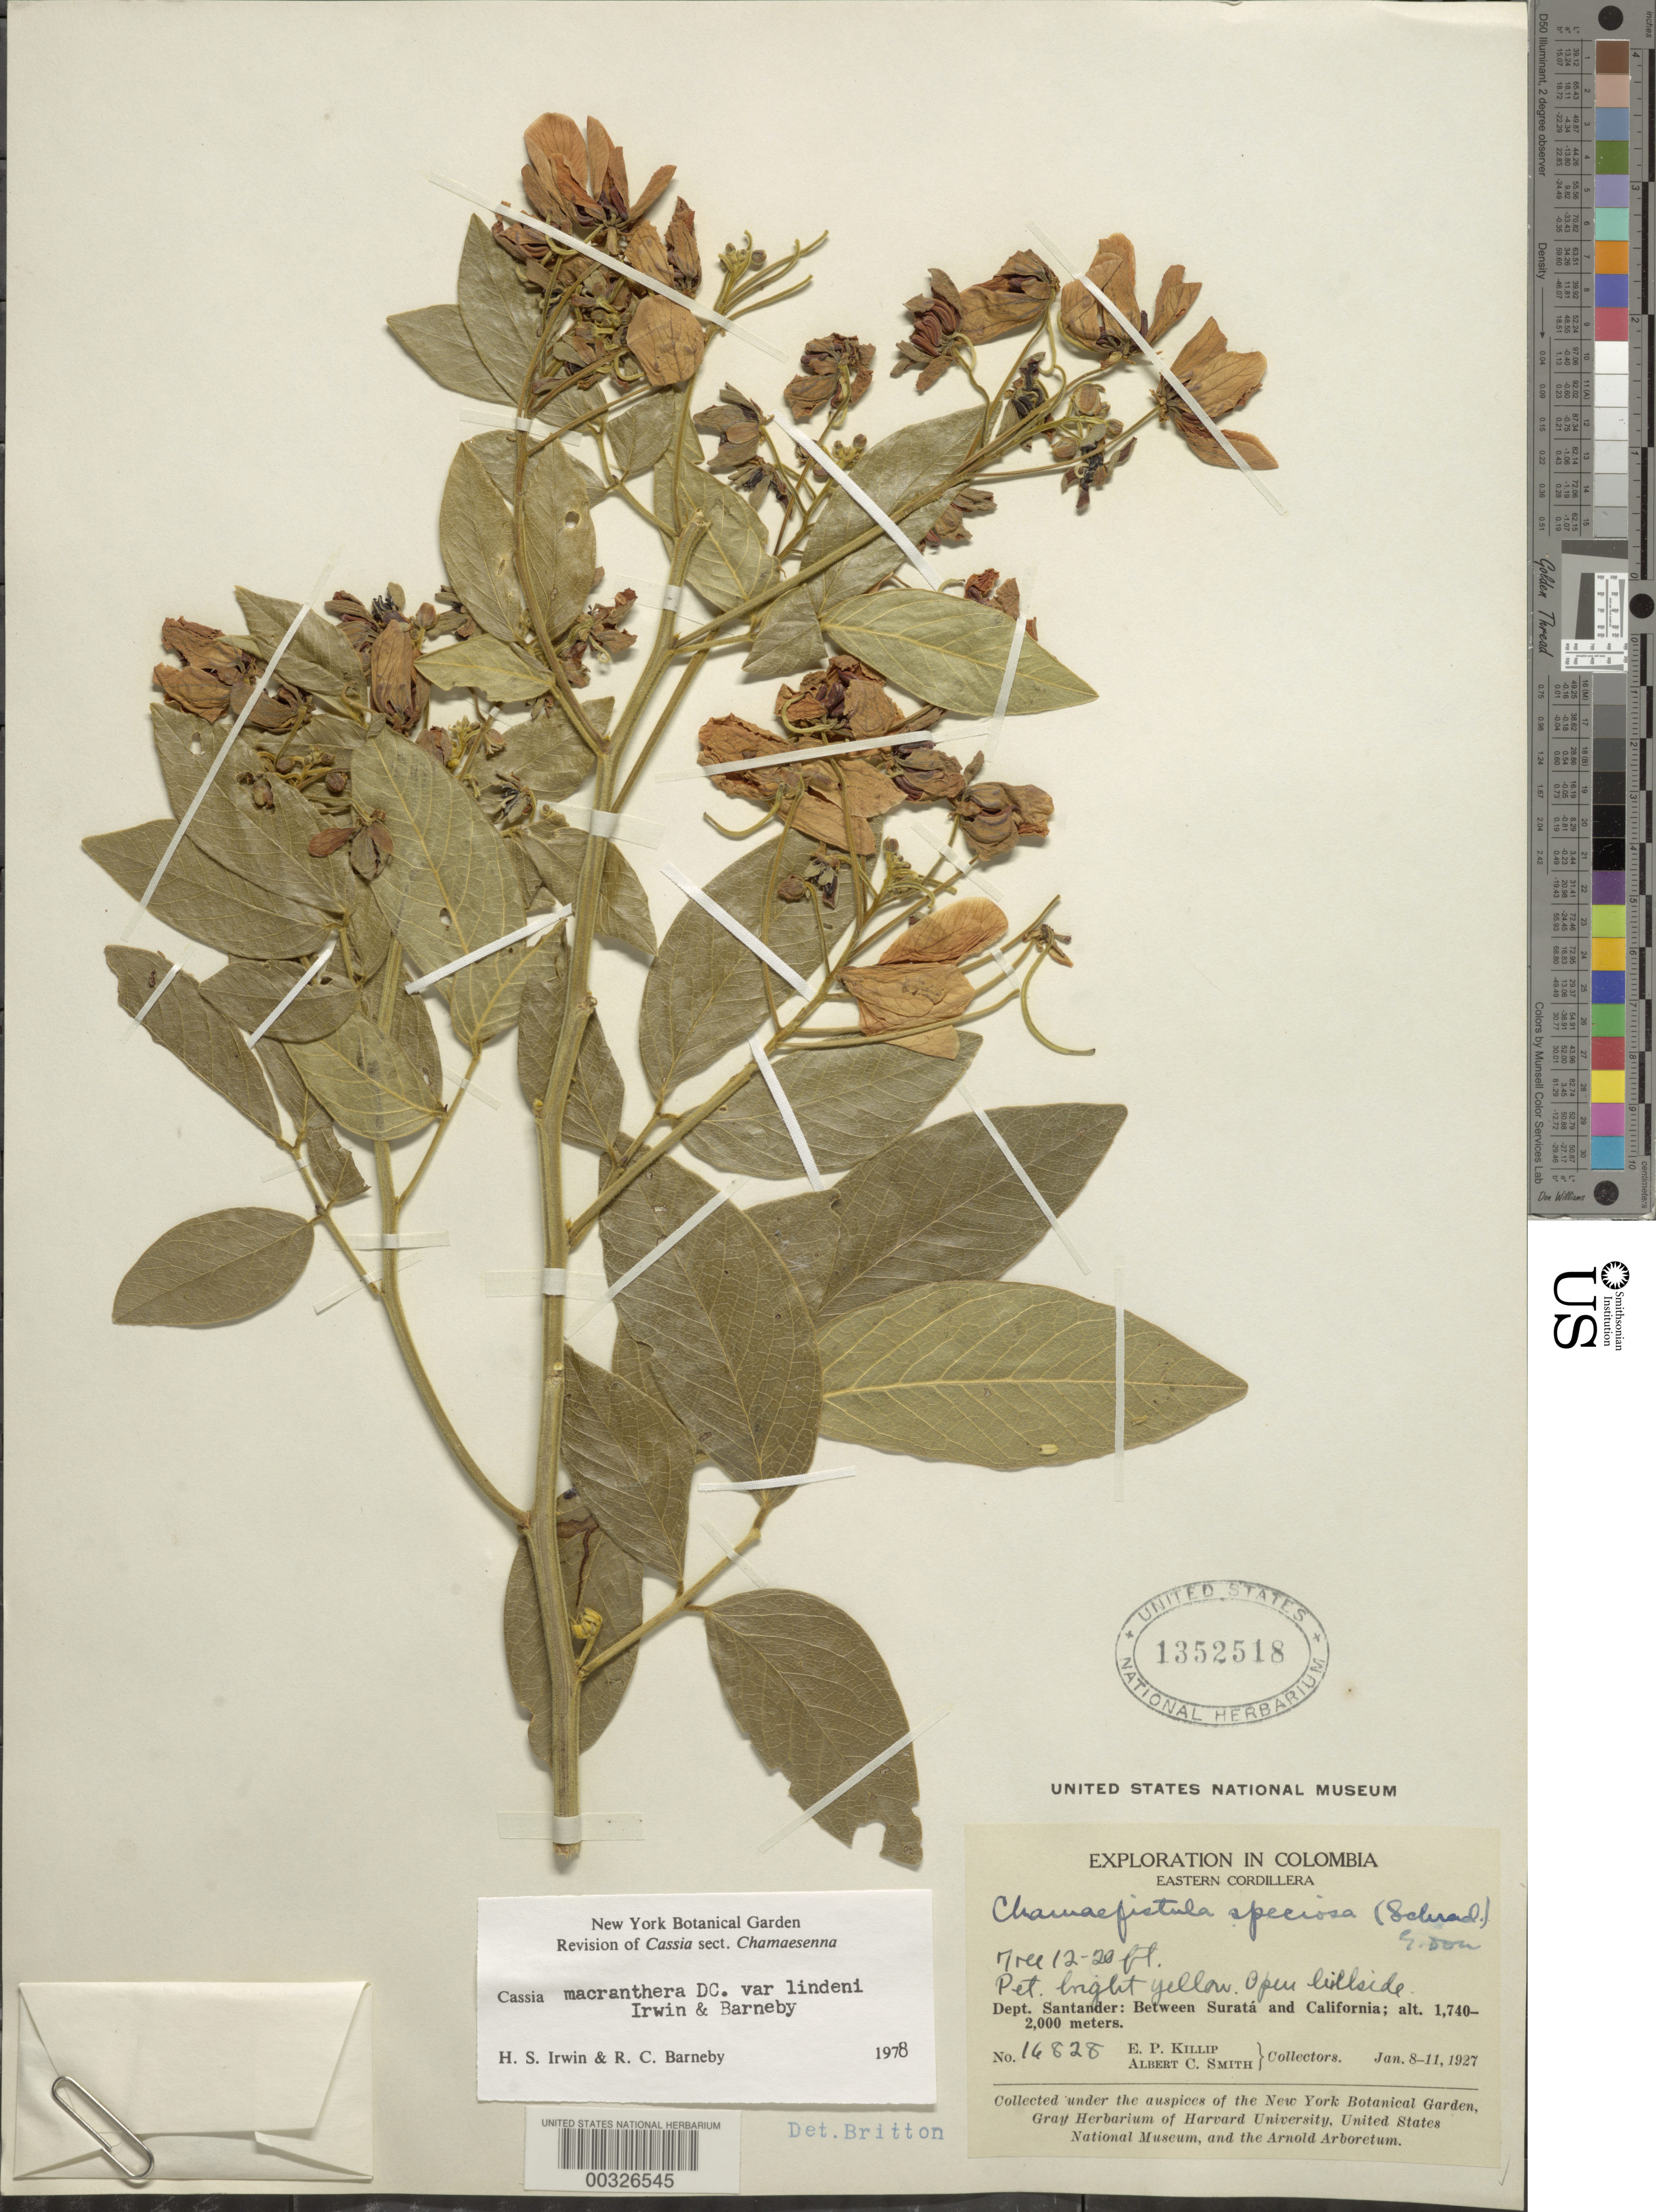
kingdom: Plantae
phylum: Tracheophyta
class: Magnoliopsida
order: Fabales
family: Fabaceae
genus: Senna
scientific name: Senna macranthera var. lindeni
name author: H.S. Irwin & Barneby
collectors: E. P. Killip & A. C. Smith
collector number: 16828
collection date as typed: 08 Jan 1927 to 11 Jan 1927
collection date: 1927-01-08/1927-01-11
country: Colombia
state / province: Santander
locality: Between Surata and California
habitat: Open hillside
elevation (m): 1740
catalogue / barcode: US 1352518